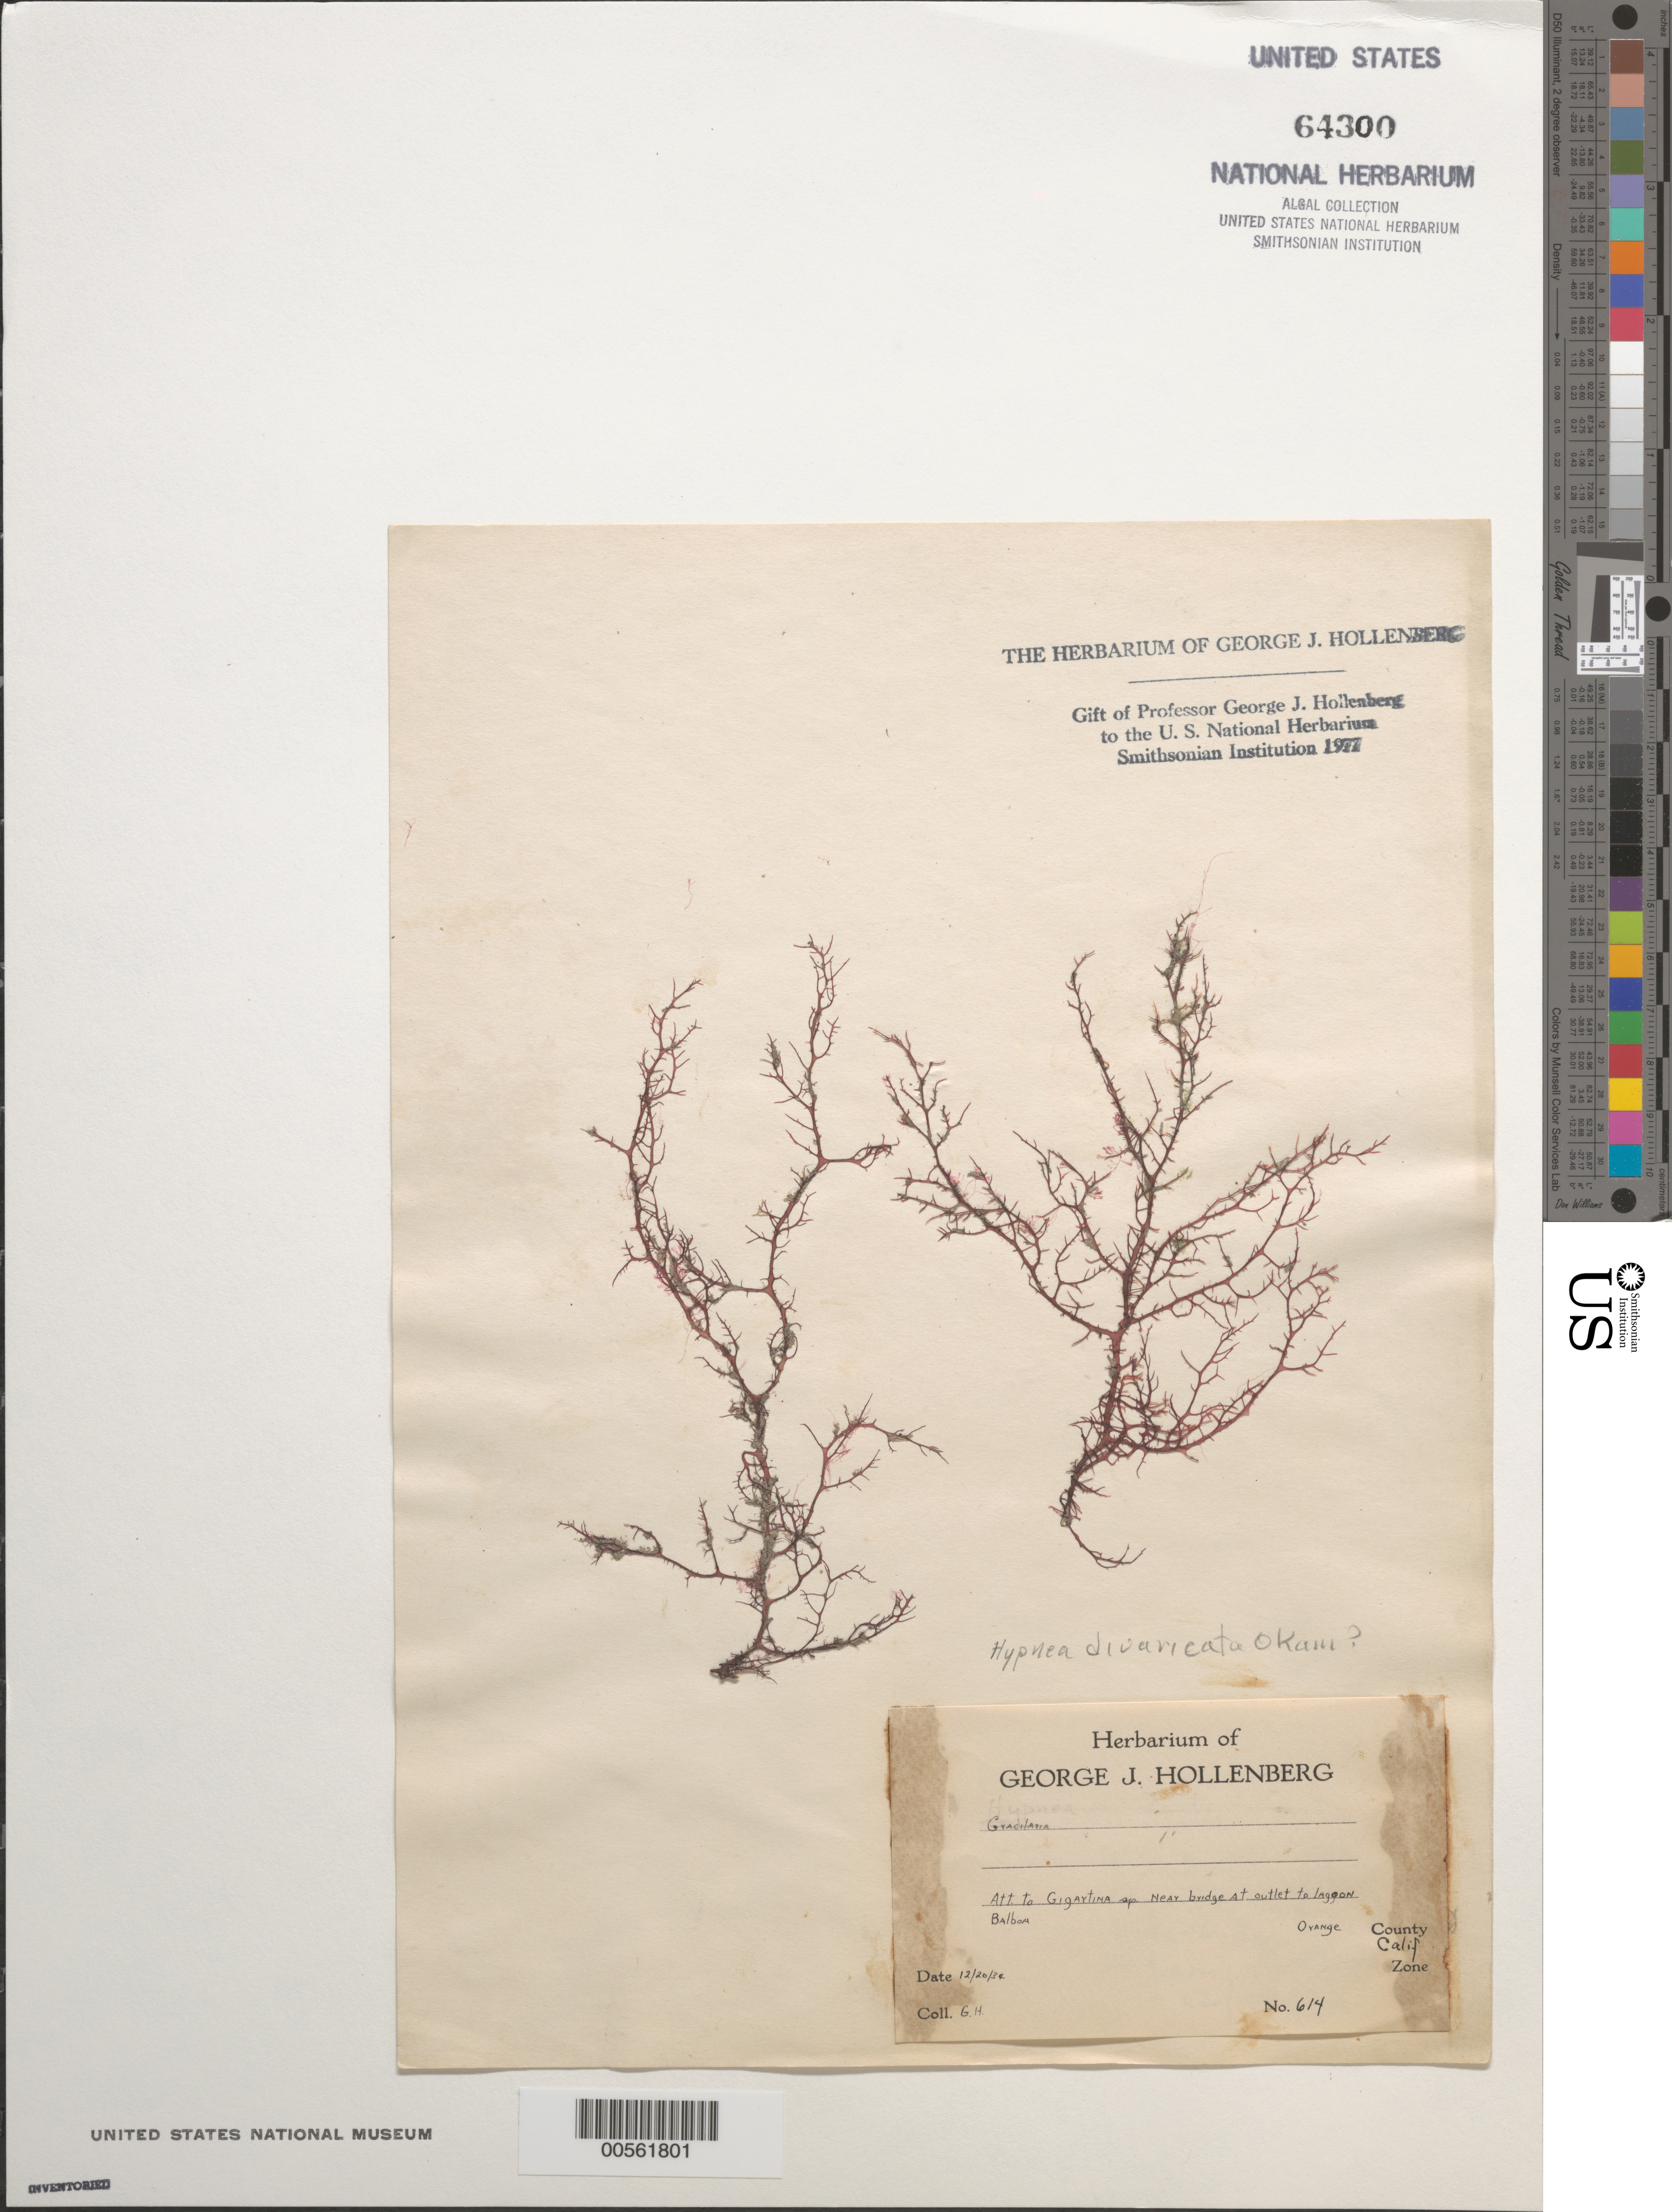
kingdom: Plantae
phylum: Rhodophyta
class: Florideophyceae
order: Gigartinales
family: Cystocloniaceae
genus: Hypnea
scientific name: Hypnea divaricata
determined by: Hollenberg, George J.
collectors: G. Hollenberg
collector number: GJH 614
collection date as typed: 20 Dec 1934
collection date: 1934-12-20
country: United States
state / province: California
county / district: Orange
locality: Balboa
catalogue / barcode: US 64300